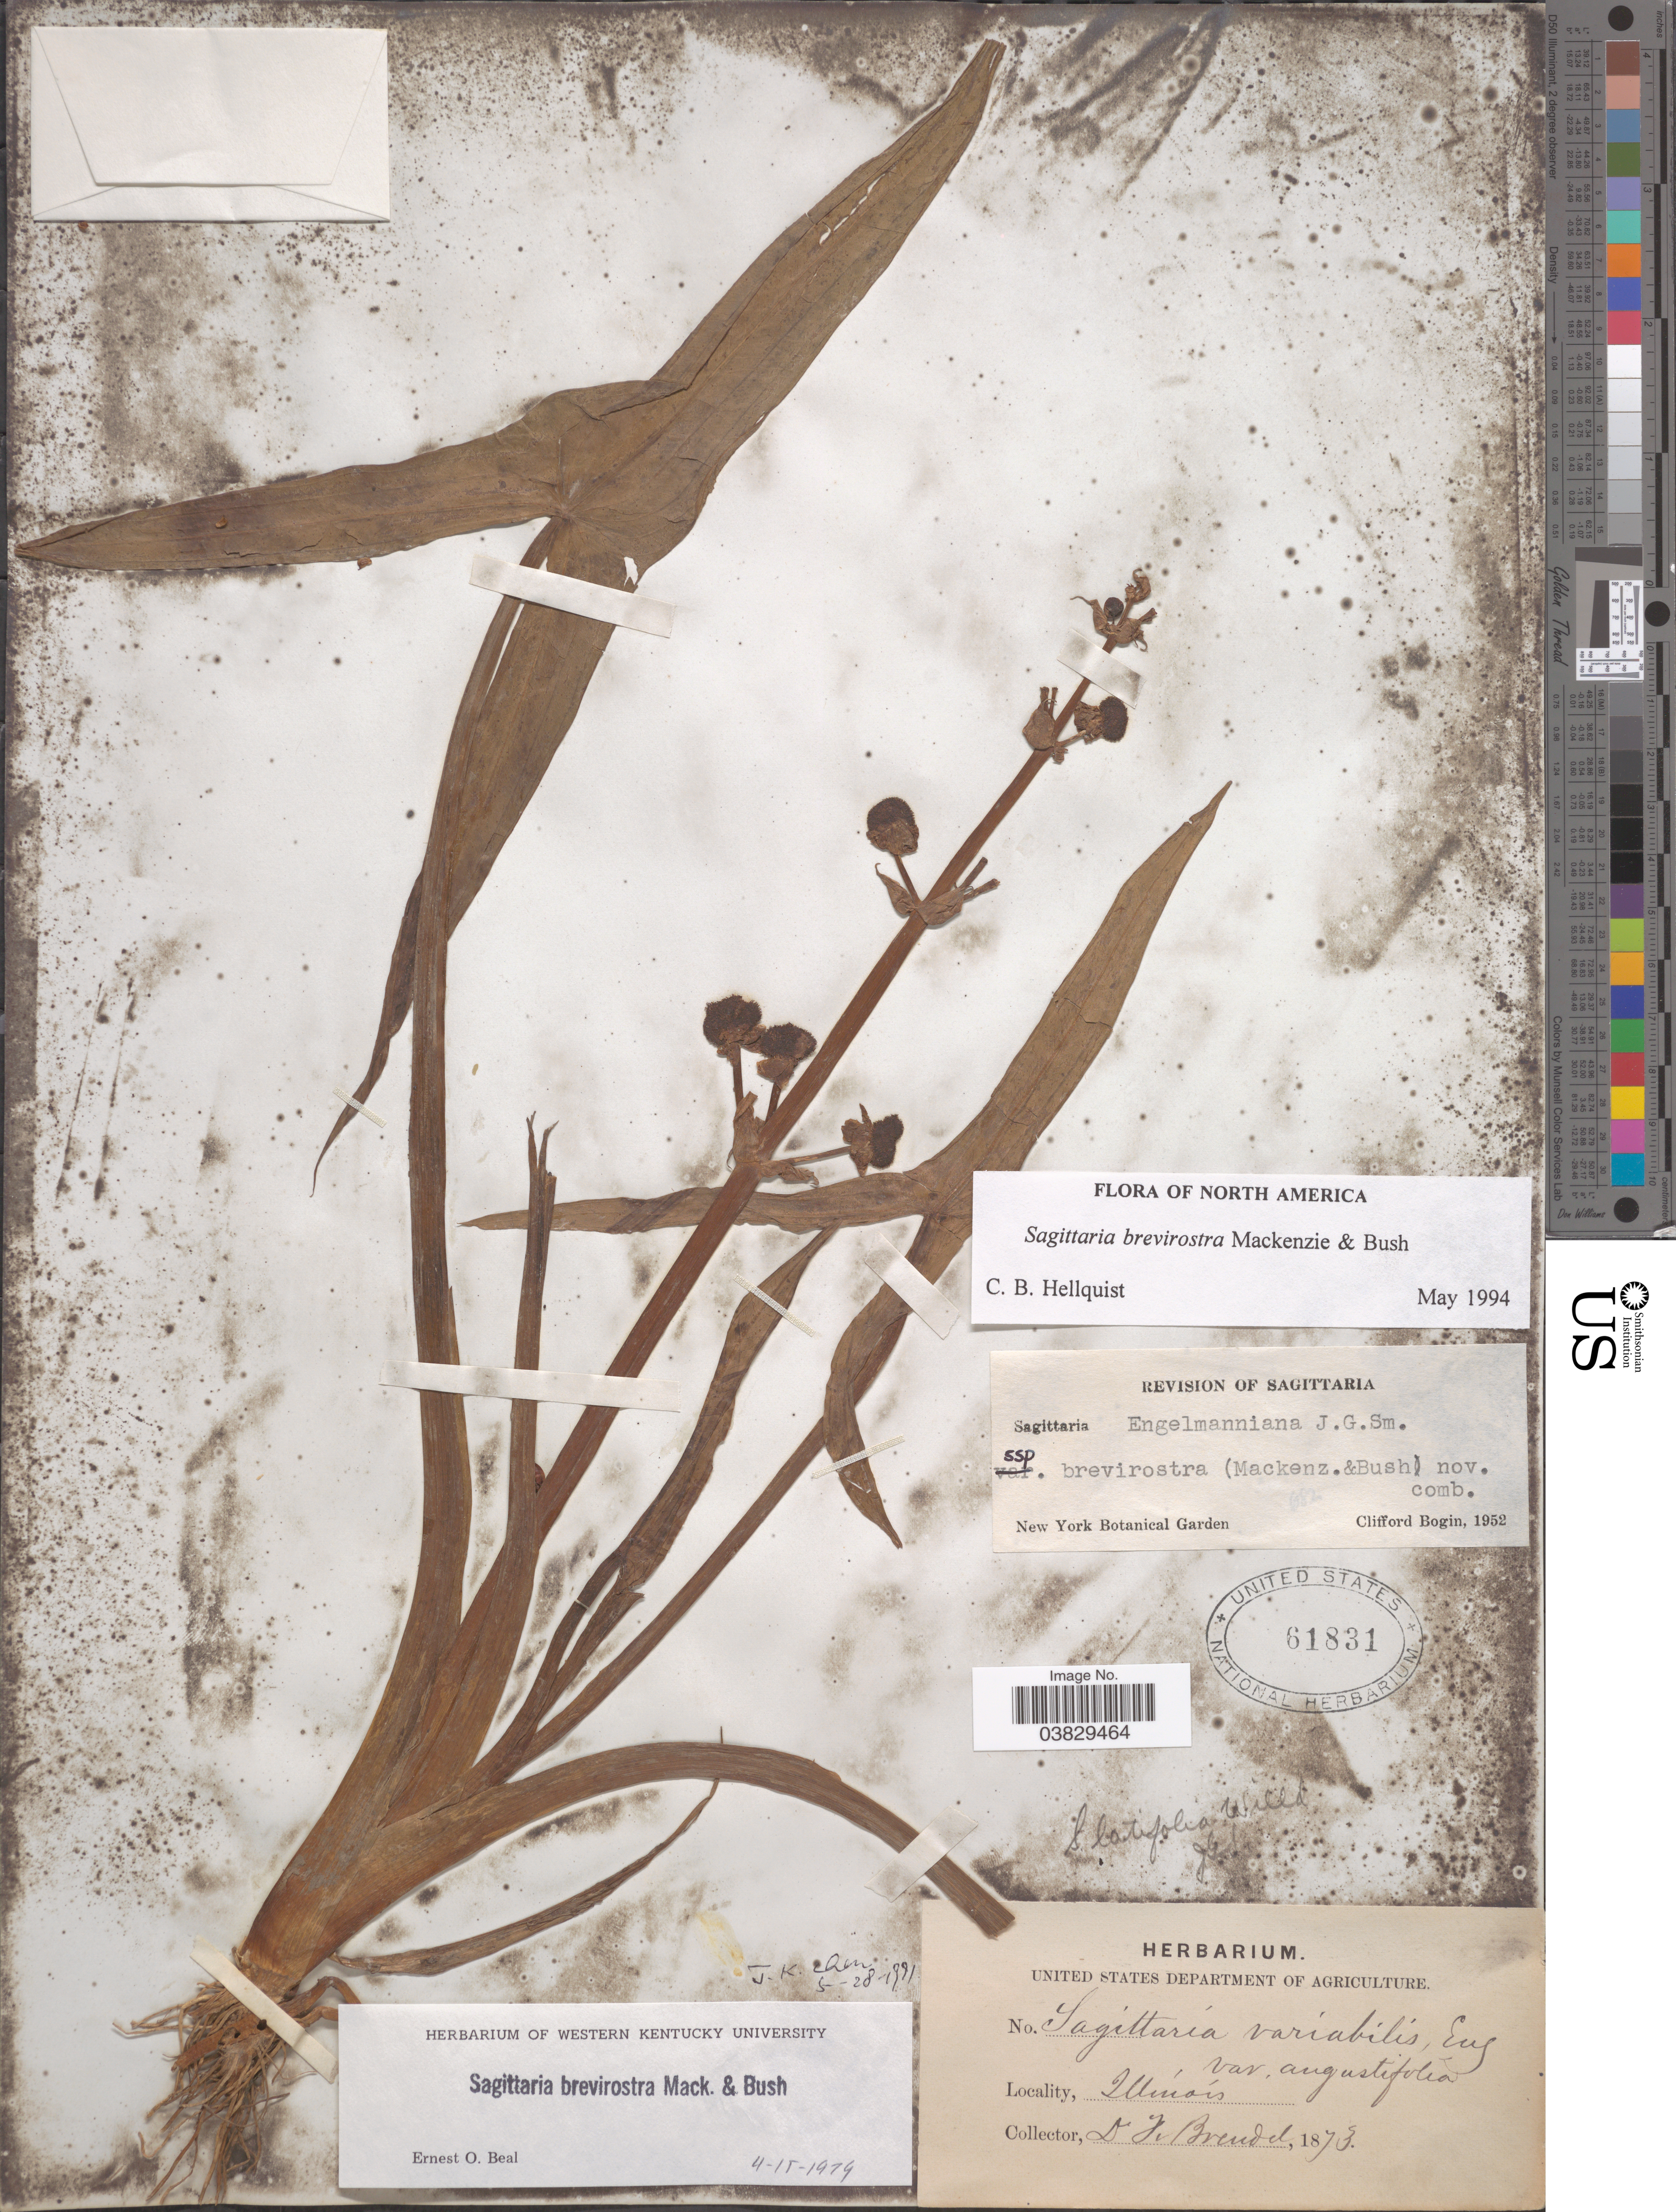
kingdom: Plantae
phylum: Tracheophyta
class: Liliopsida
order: Alismatales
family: Alismataceae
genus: Sagittaria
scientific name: Sagittaria brevirostra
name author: Mack. & Bush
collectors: D. Brendel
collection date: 1873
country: United States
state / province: Illinois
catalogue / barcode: US 61831